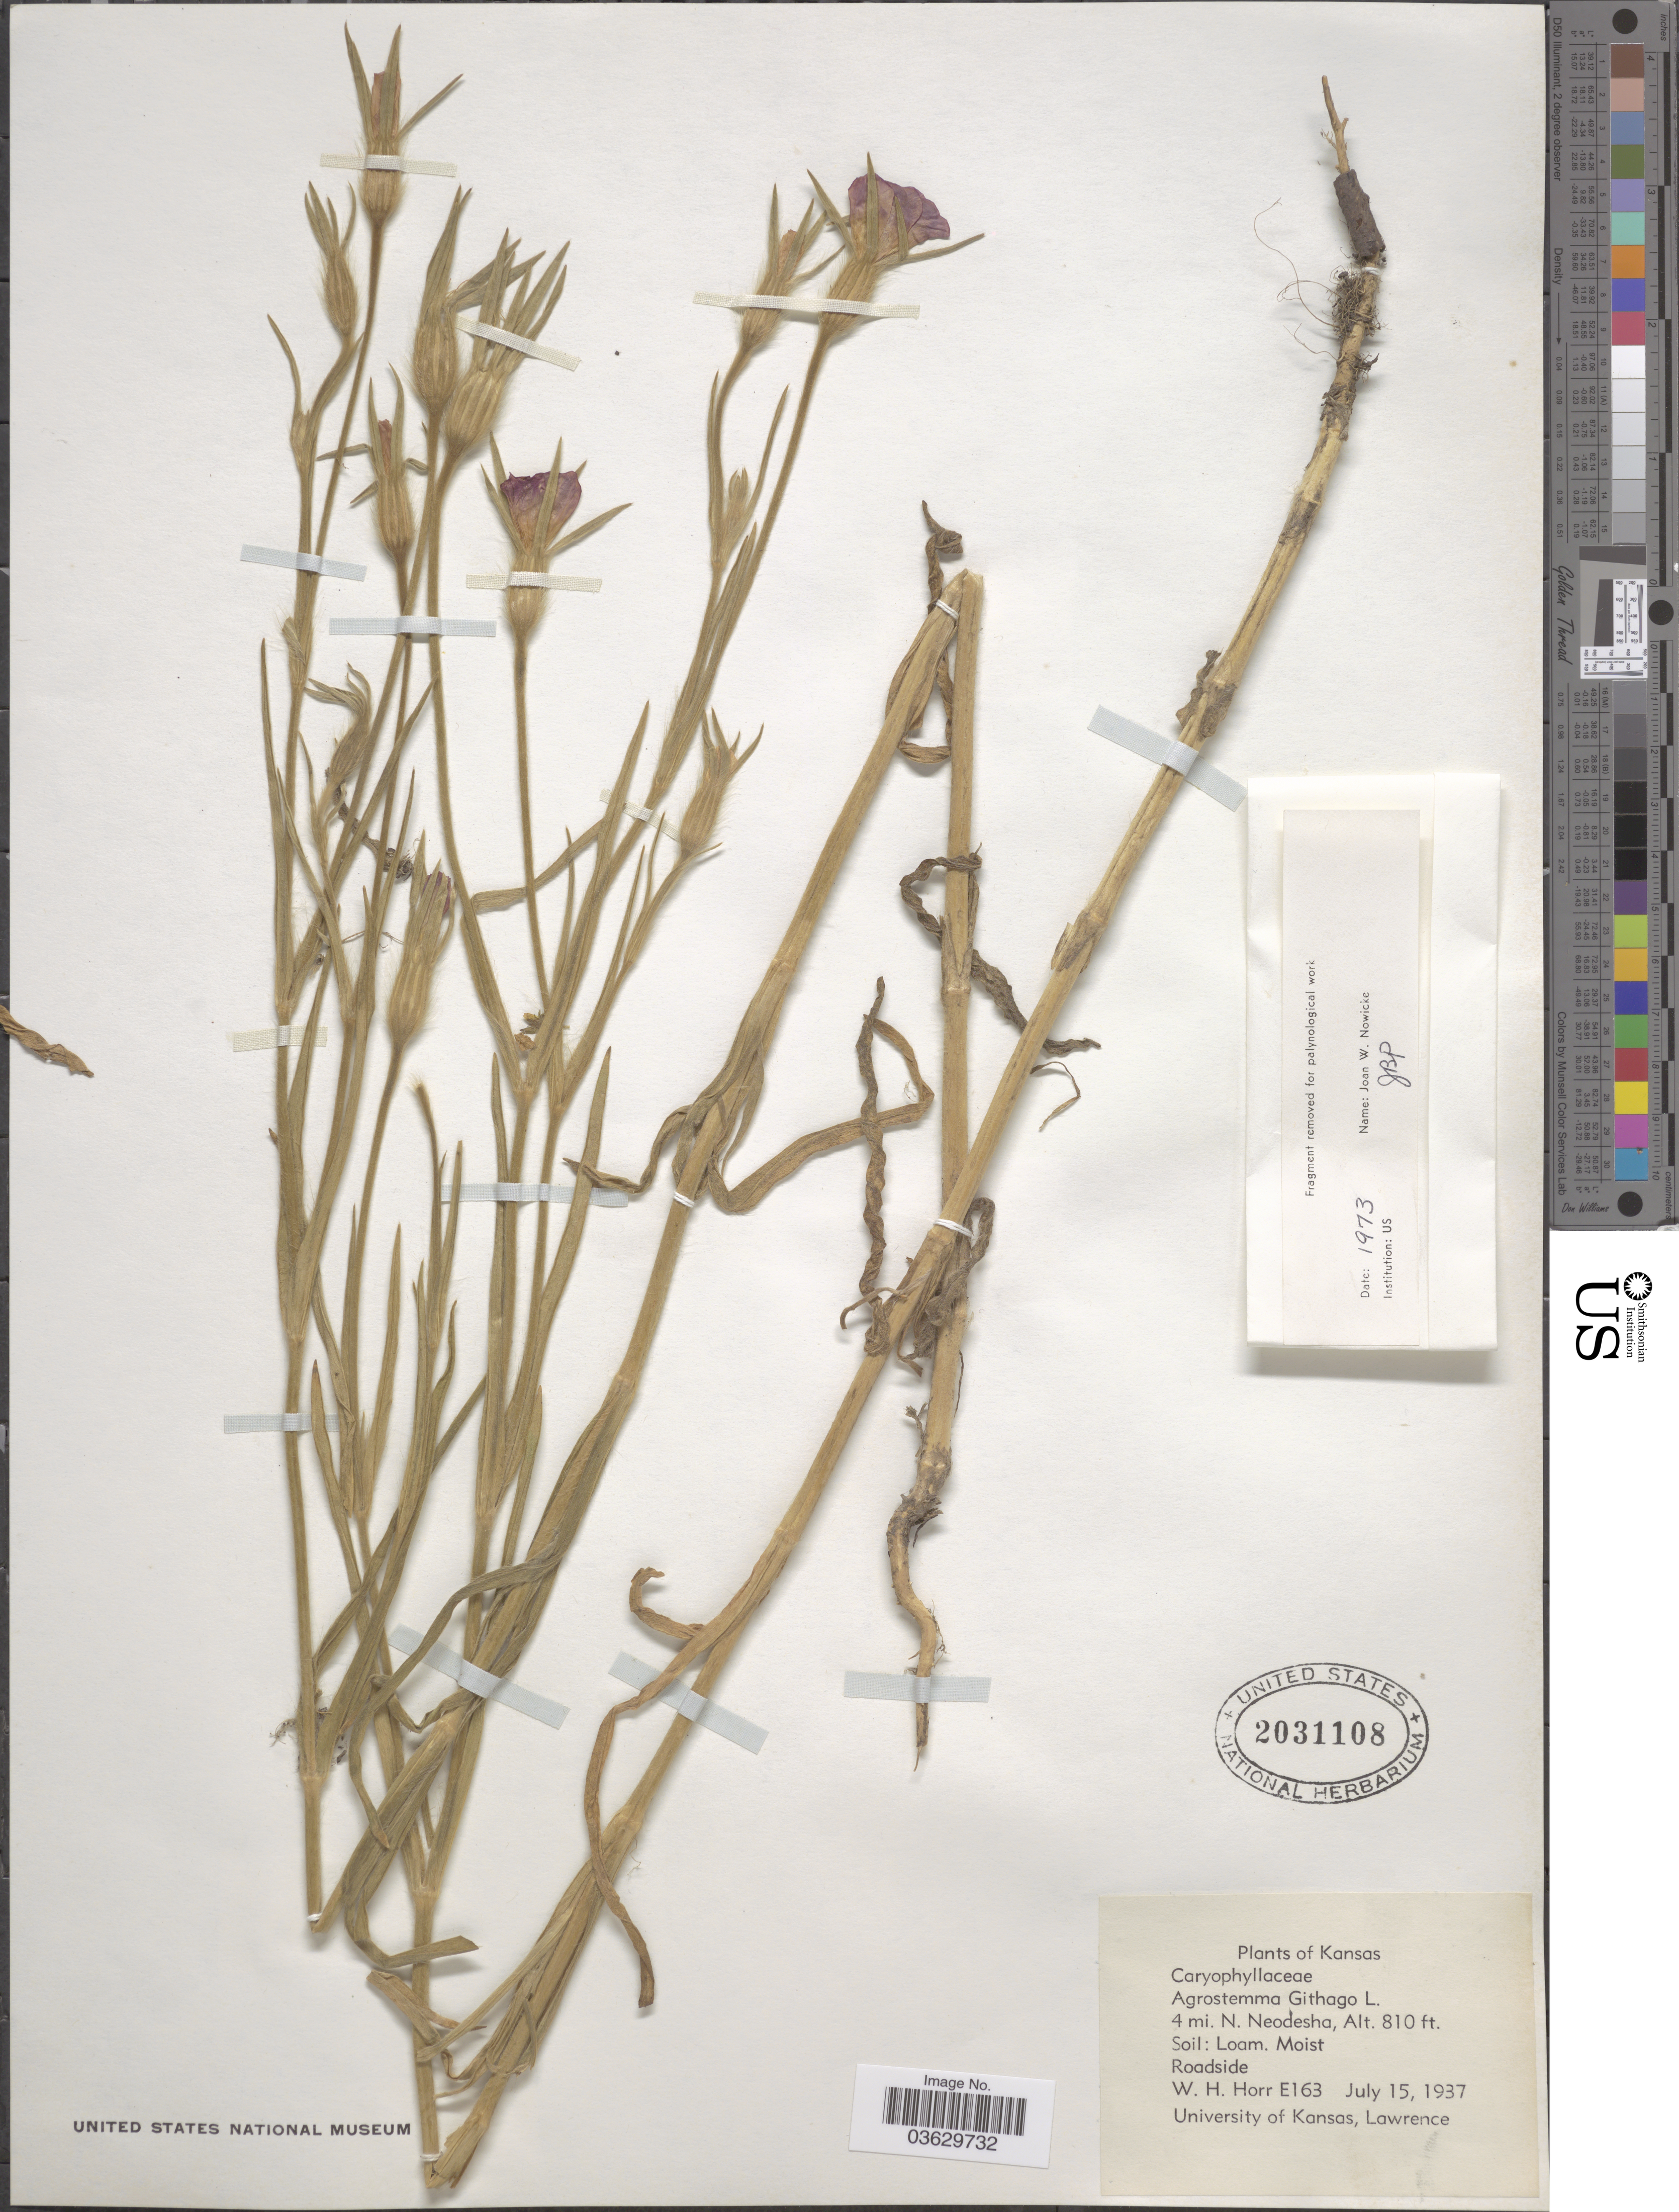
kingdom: Plantae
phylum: Tracheophyta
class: Magnoliopsida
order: Caryophyllales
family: Caryophyllaceae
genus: Agrostemma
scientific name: Agrostemma githago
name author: L.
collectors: W. H. Horr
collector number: E163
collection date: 1937-07-15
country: United States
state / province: Kansas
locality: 4 mi. N. Neodesha.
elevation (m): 247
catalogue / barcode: US 2031108